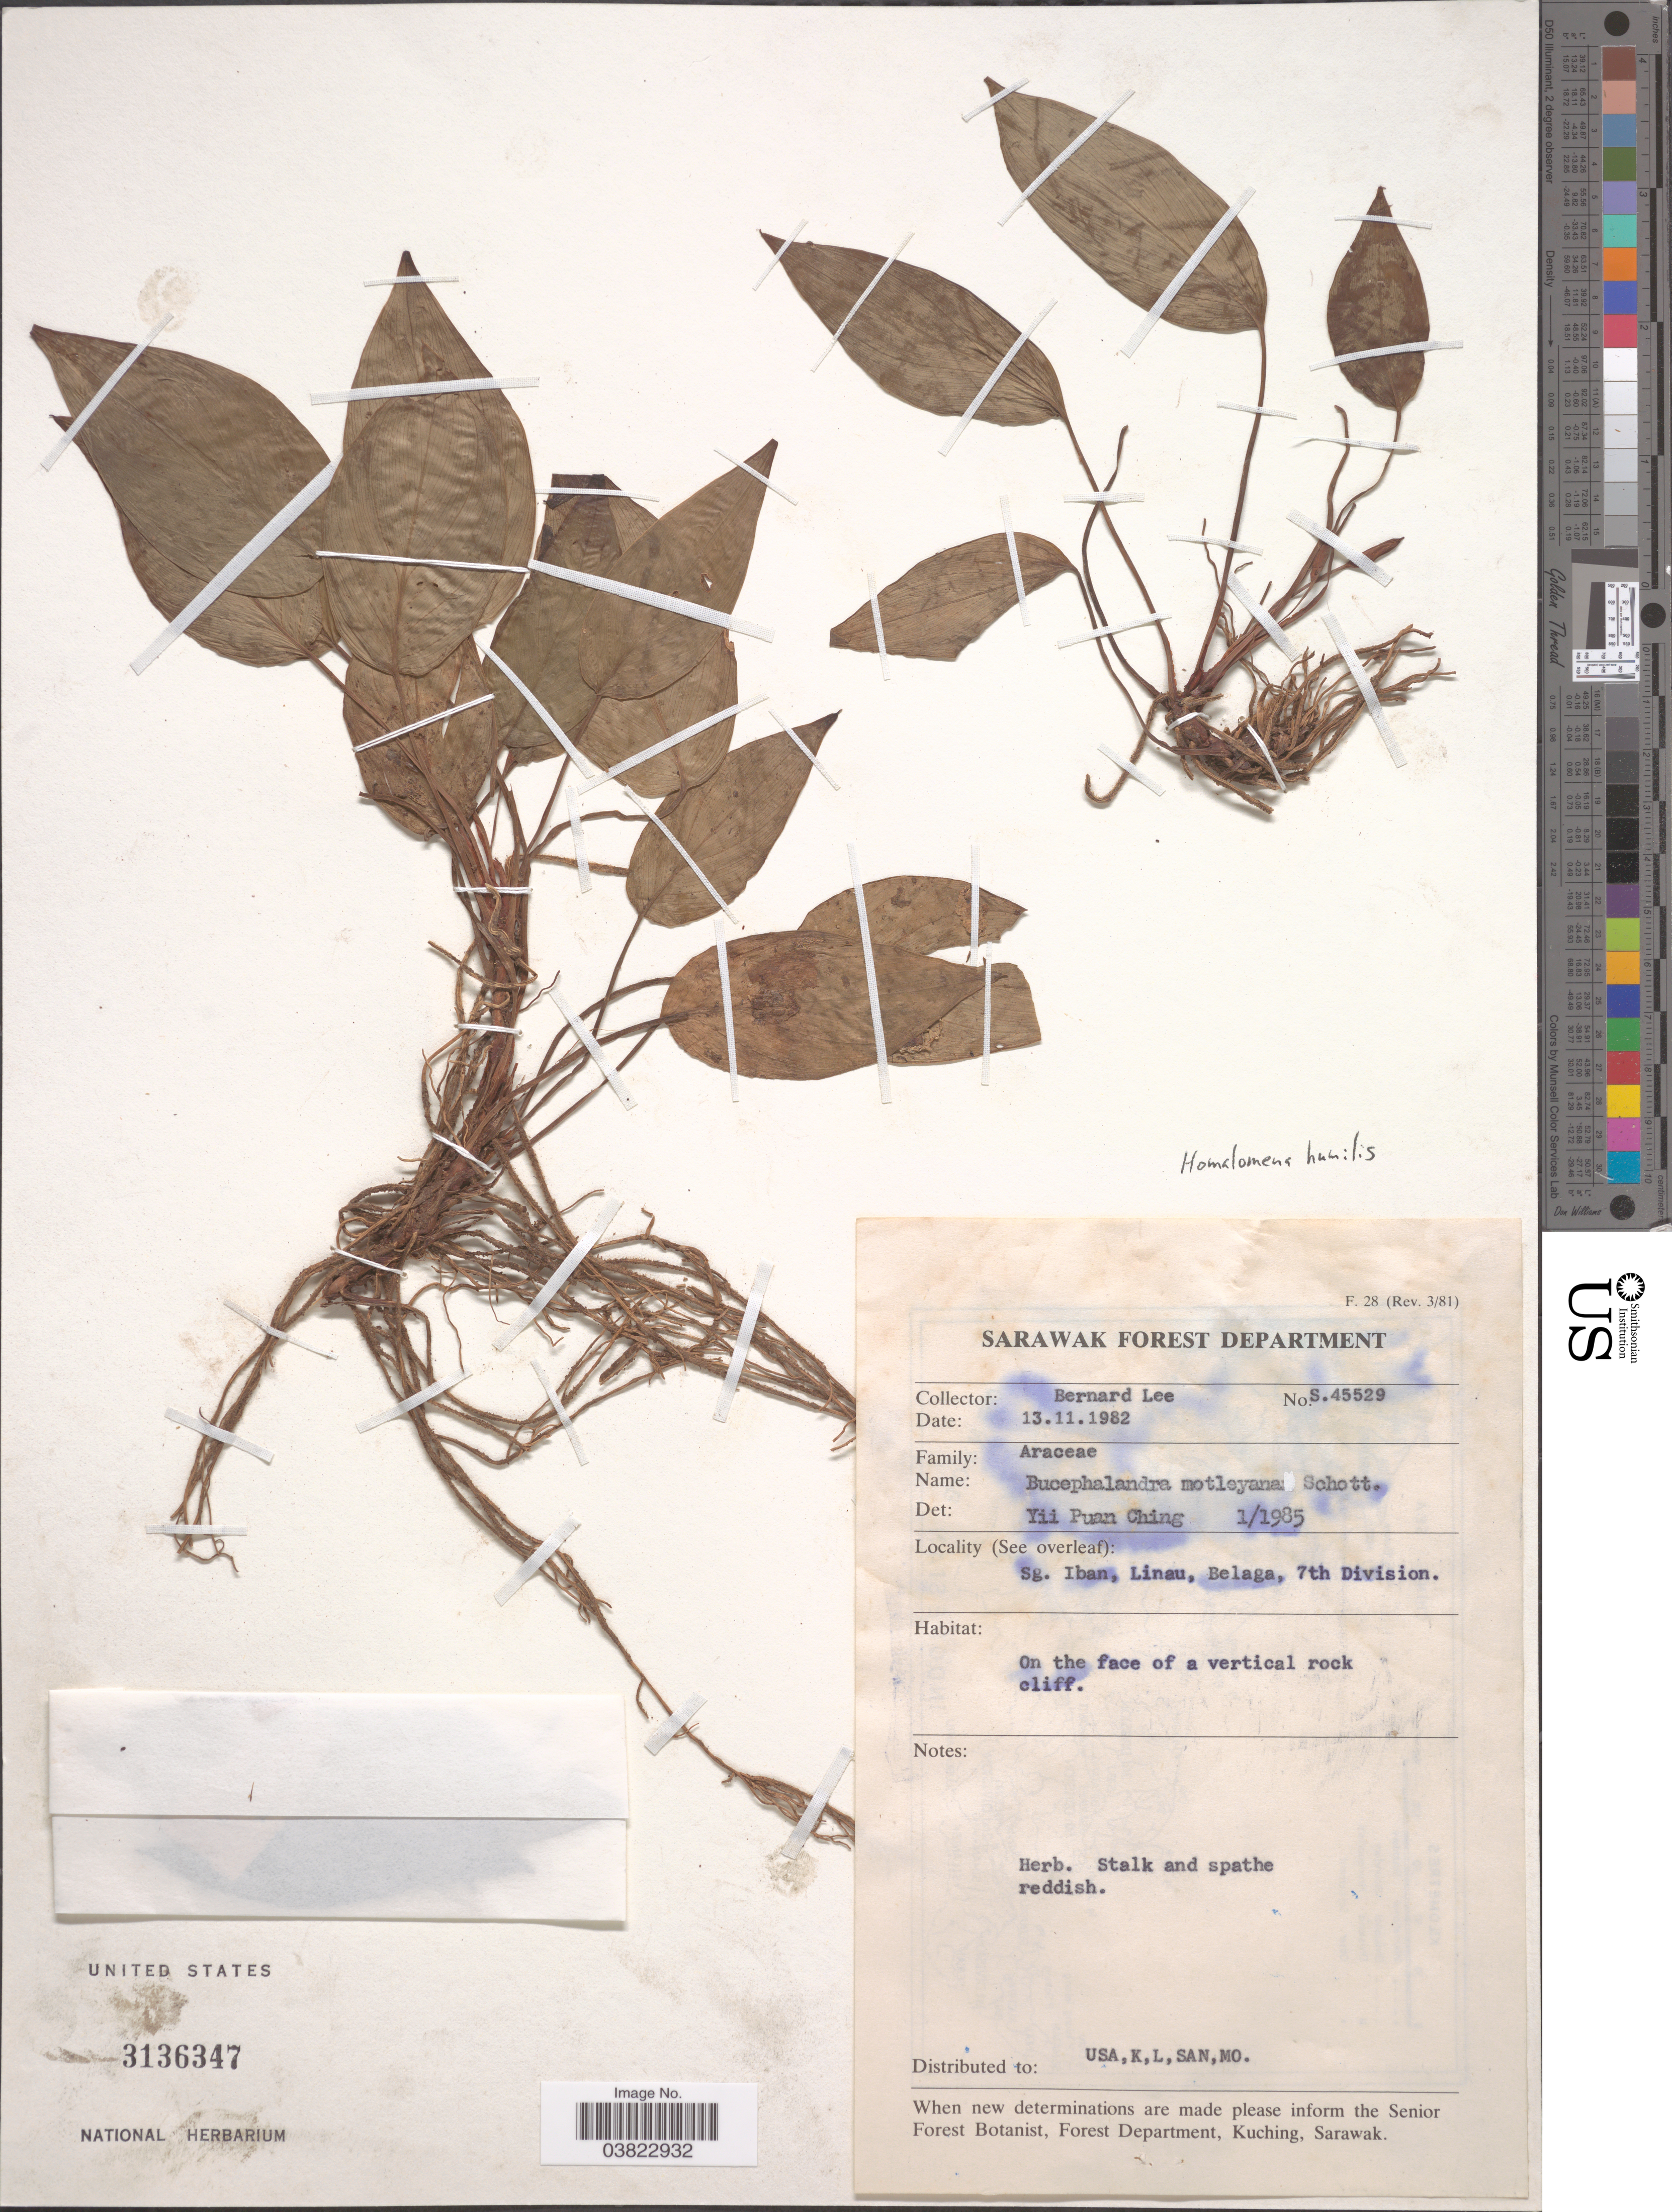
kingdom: Plantae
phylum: Tracheophyta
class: Liliopsida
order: Alismatales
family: Araceae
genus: Homalomena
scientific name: Homalomena humilis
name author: (Jack) Hook. f.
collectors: B. Lee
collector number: S.45529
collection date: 1982-11-13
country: Malaysia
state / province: Sarawak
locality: Sg. Iban, Linau, Belaga, 7th Division.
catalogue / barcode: US 3136347